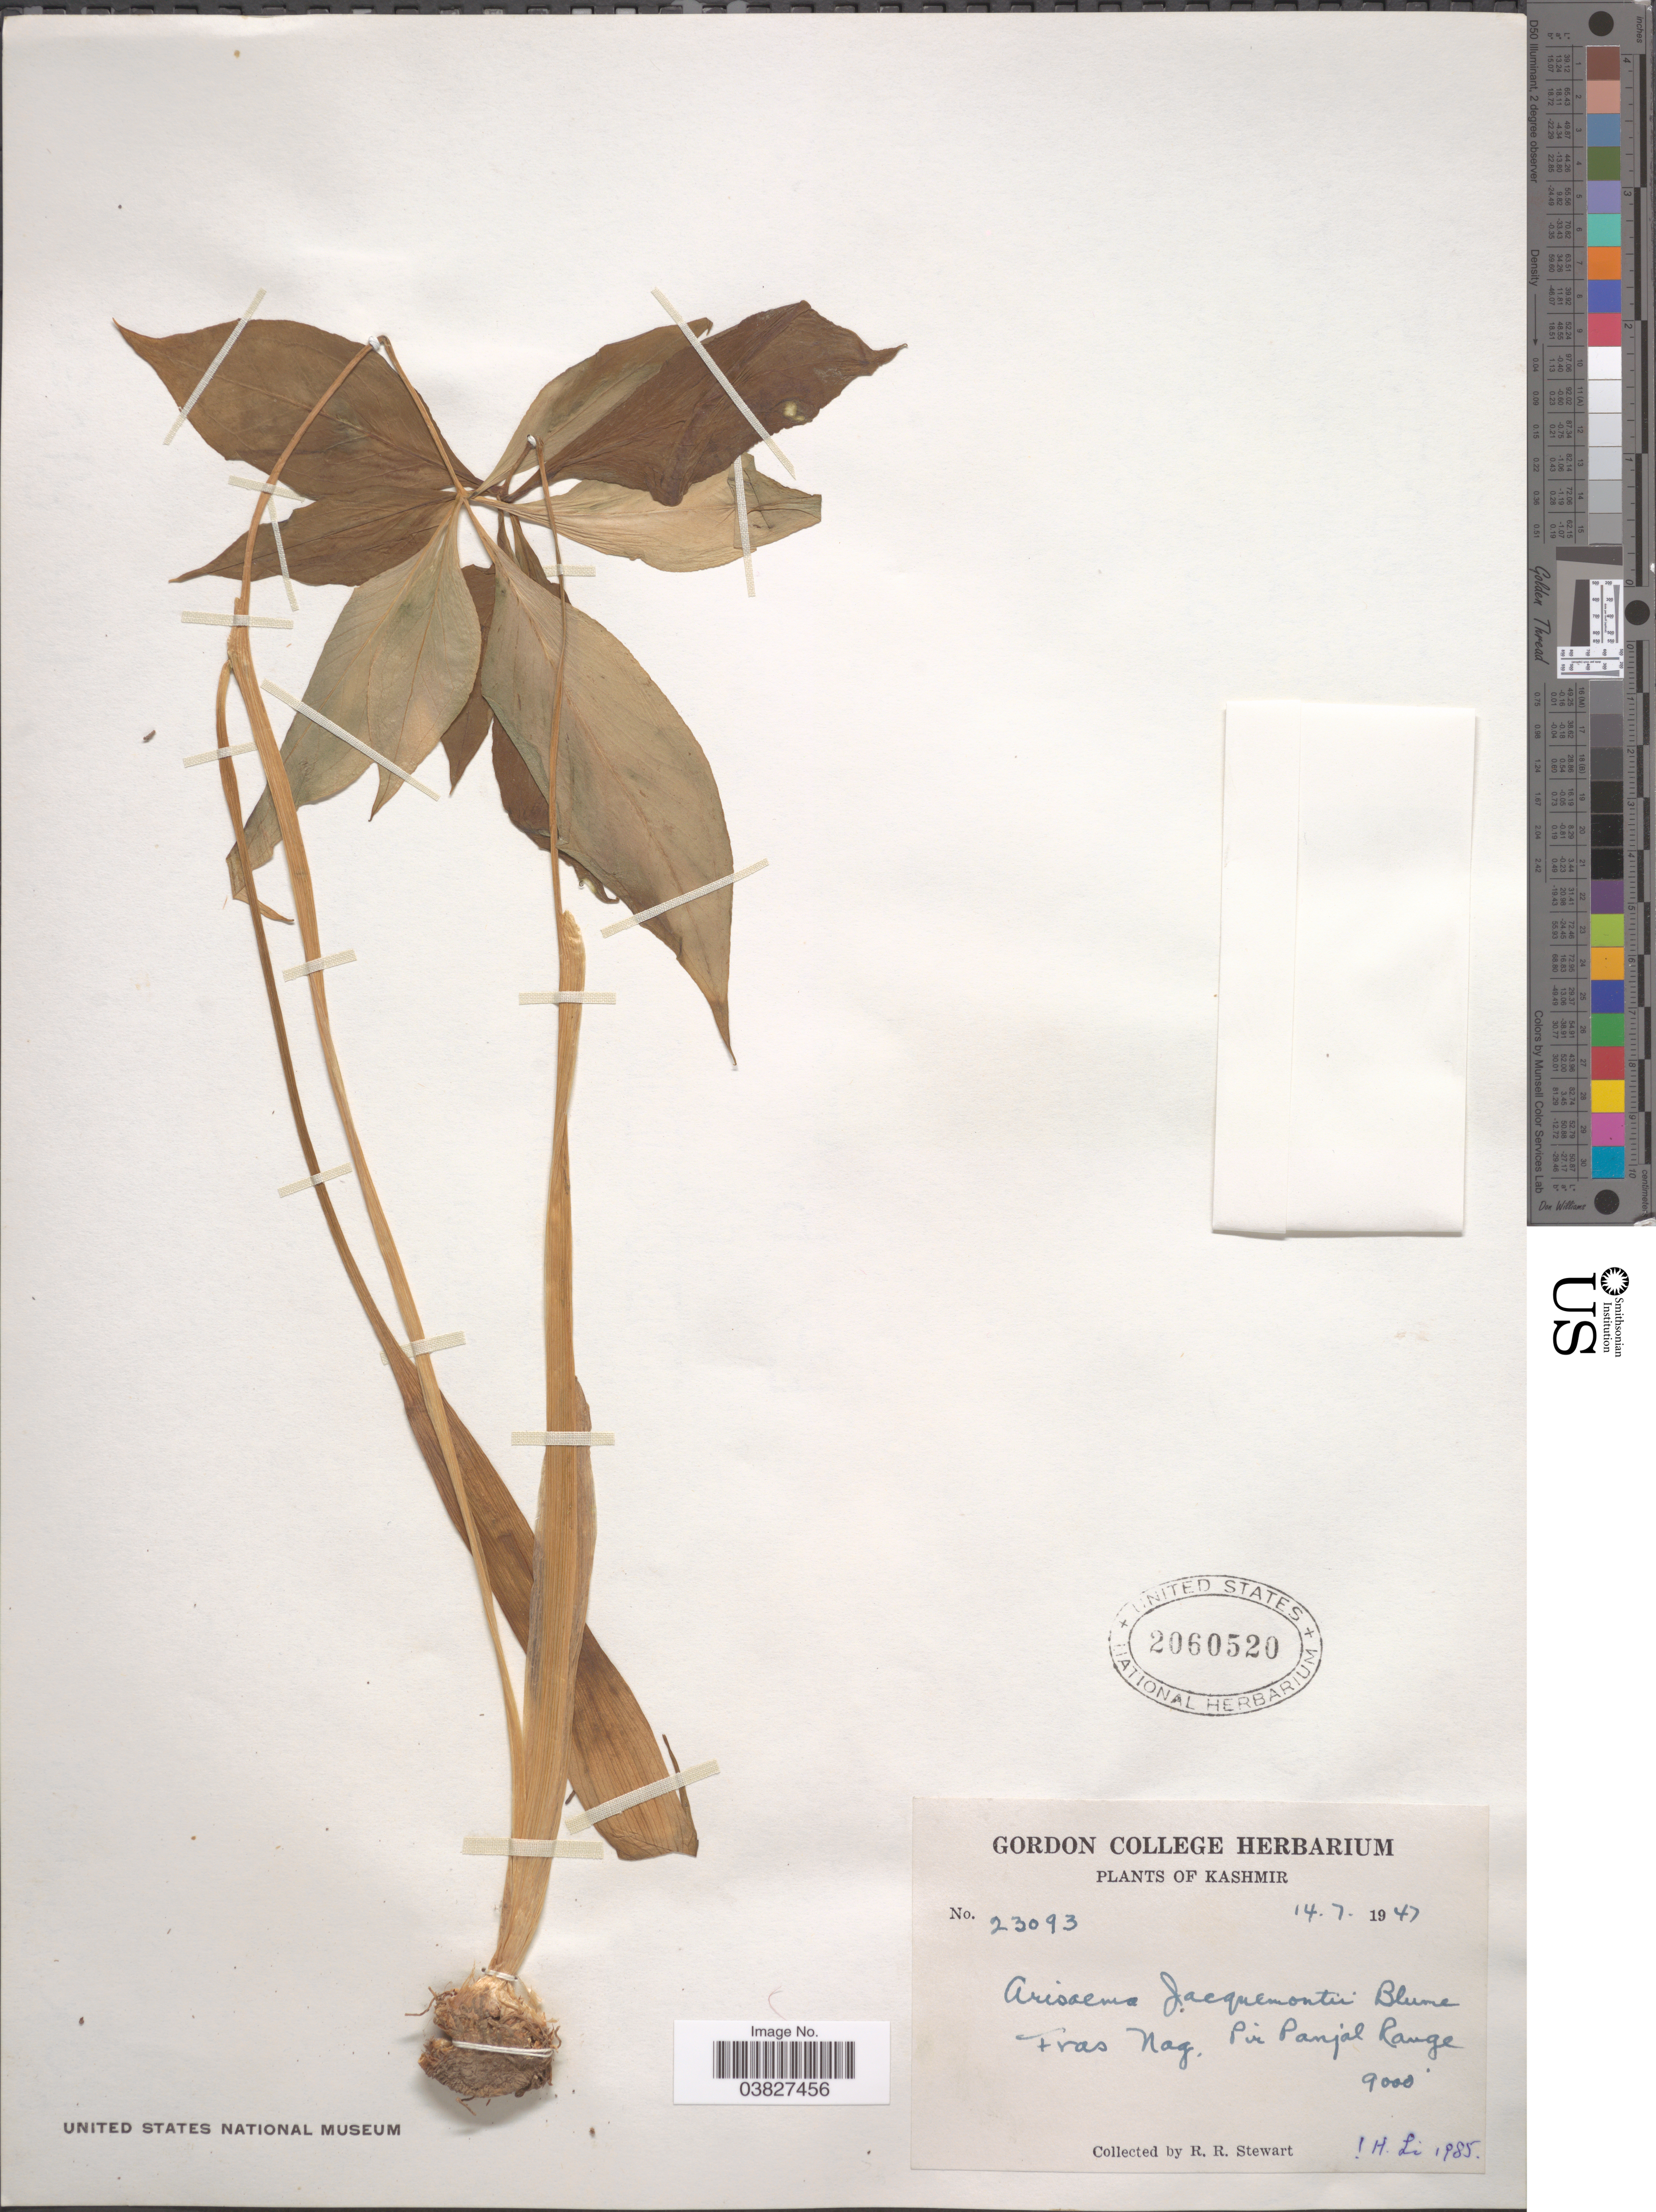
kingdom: Plantae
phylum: Tracheophyta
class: Liliopsida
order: Alismatales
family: Araceae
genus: Arisaema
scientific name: Arisaema jacquemontii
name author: Blume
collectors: R. Stewart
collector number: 23093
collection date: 1947-07-14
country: India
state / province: Jammu and Kashmir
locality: Kashmir. Fras Nag. Pir Panjal Range.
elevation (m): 2743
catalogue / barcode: US 2060520